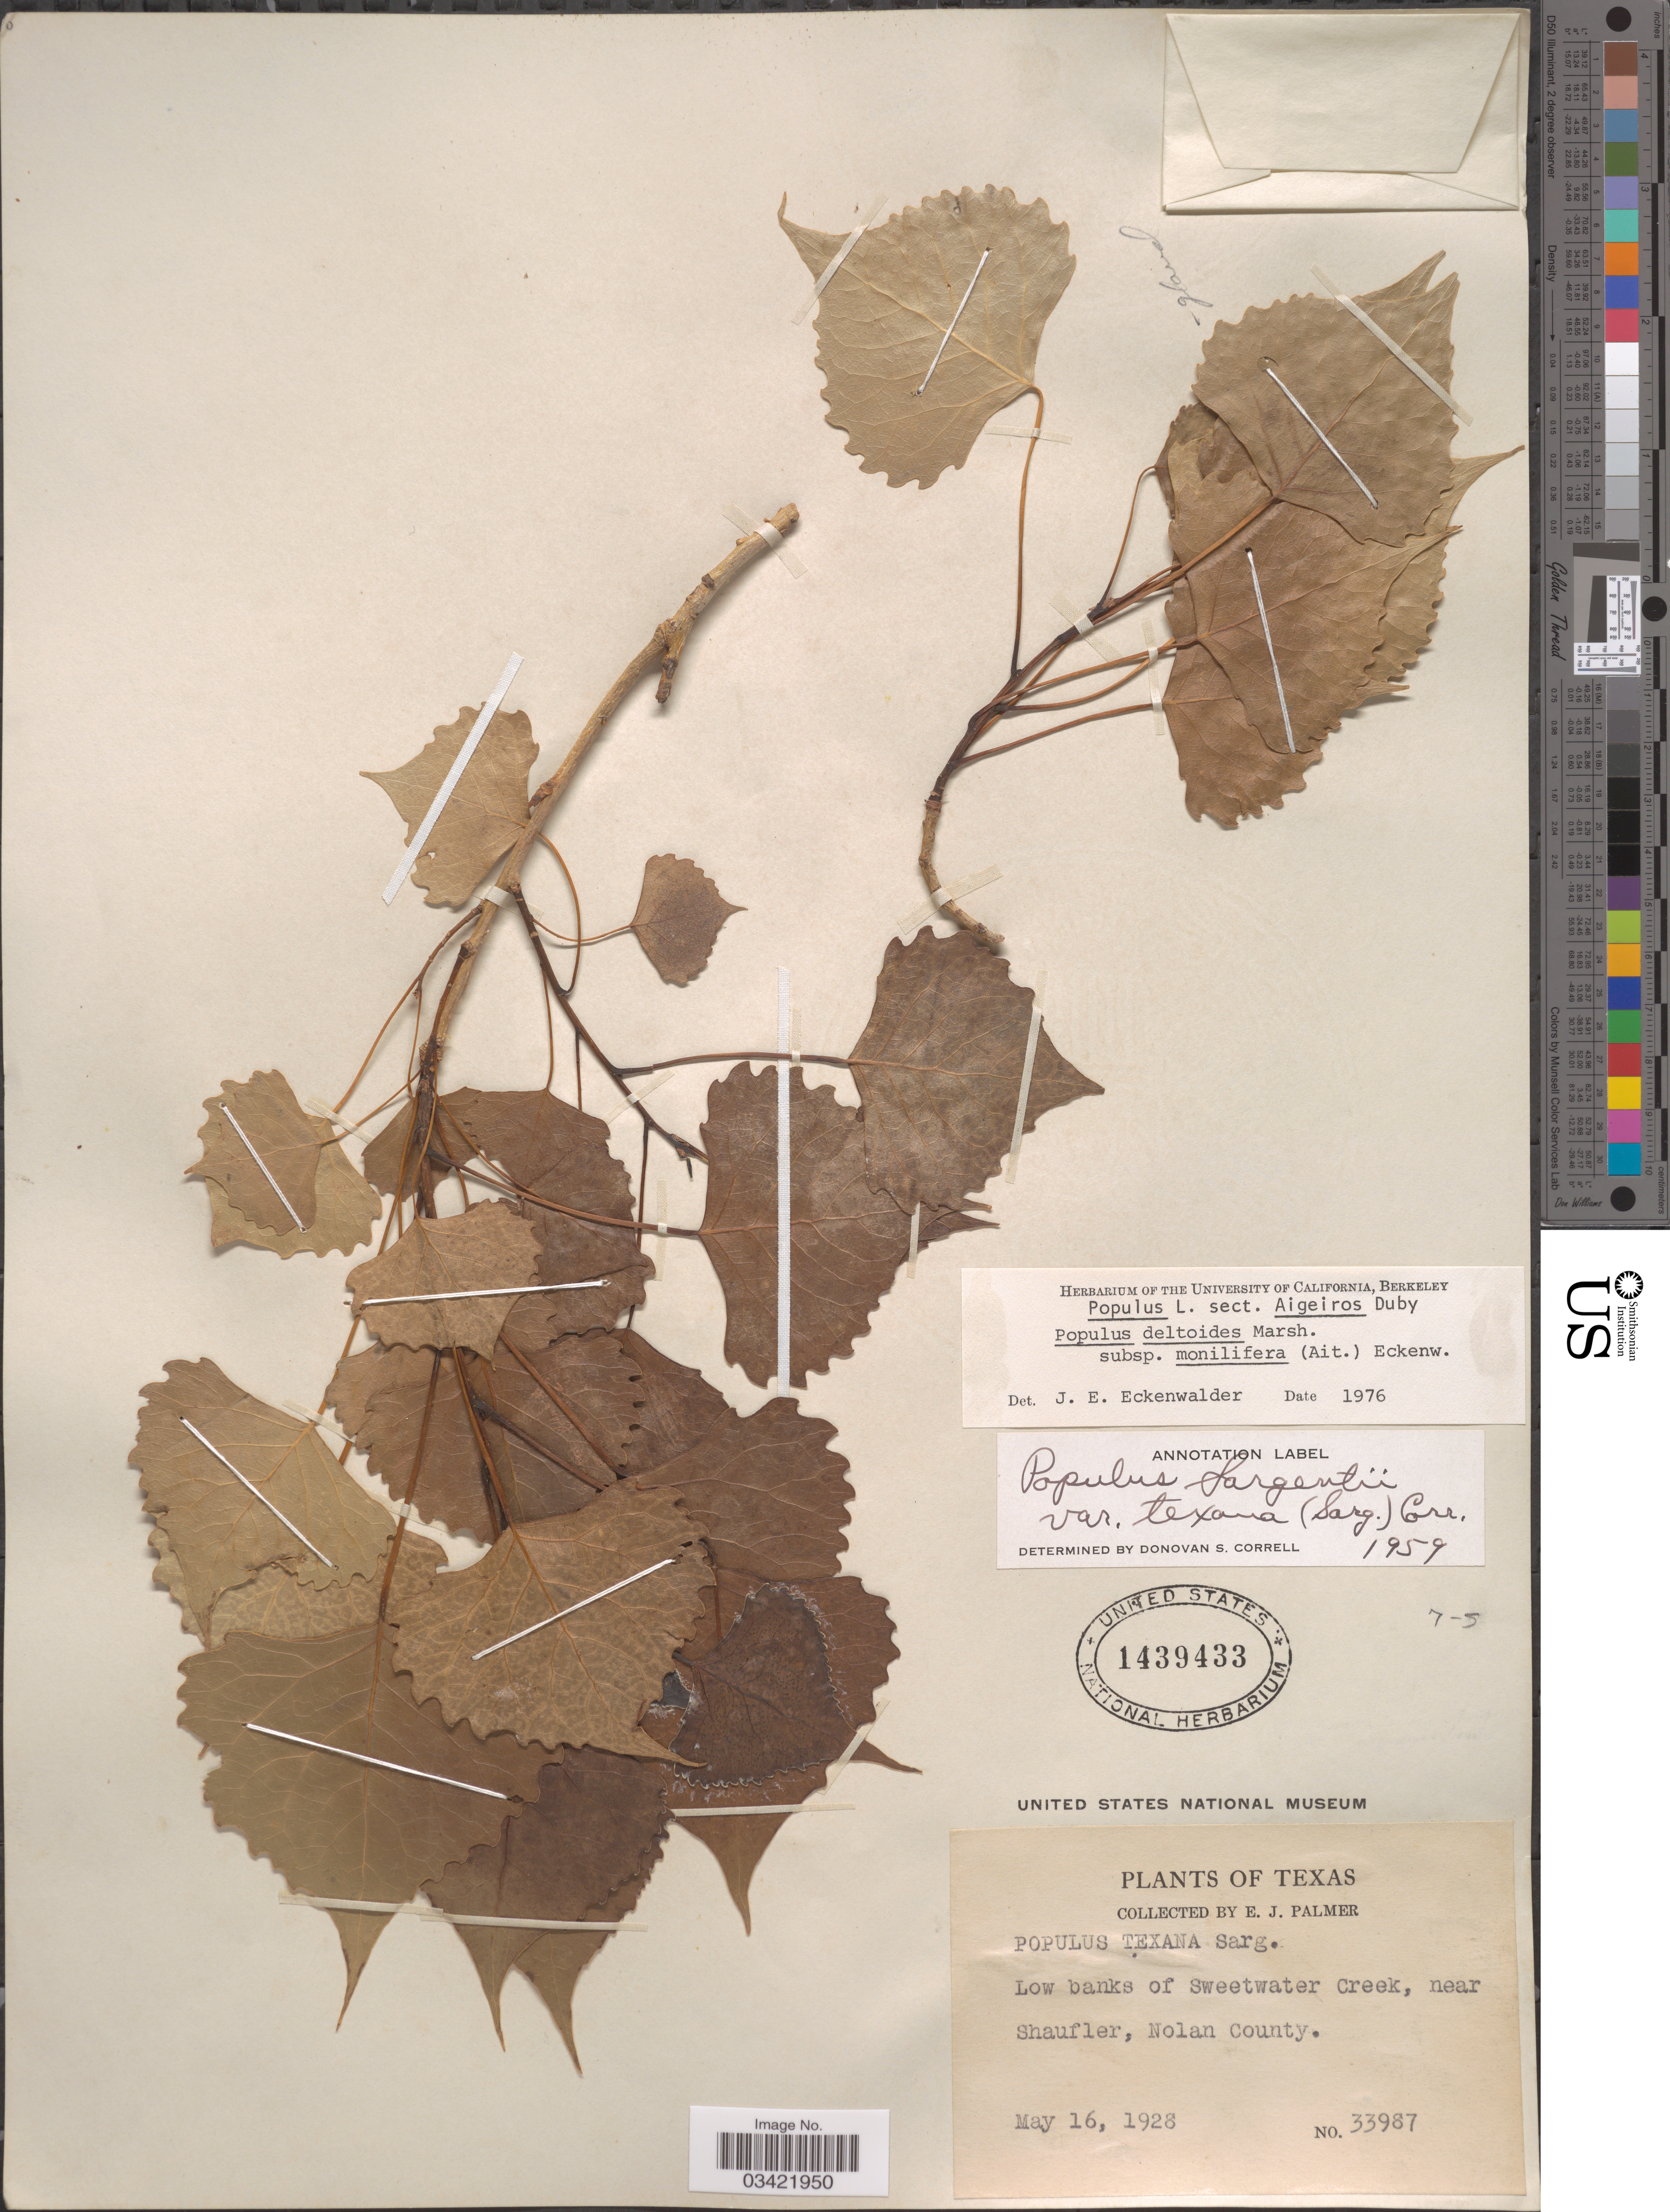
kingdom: Plantae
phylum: Tracheophyta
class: Magnoliopsida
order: Malpighiales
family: Salicaceae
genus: Populus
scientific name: Populus deltoides subsp. monilifera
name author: (Aiton) Eckenw.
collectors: E. J. Palmer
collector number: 33987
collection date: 1928-05-16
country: United States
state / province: Texas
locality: Low banks of Sweetwater Creek, near Shaufler, Nolan County.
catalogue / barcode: US 1439433